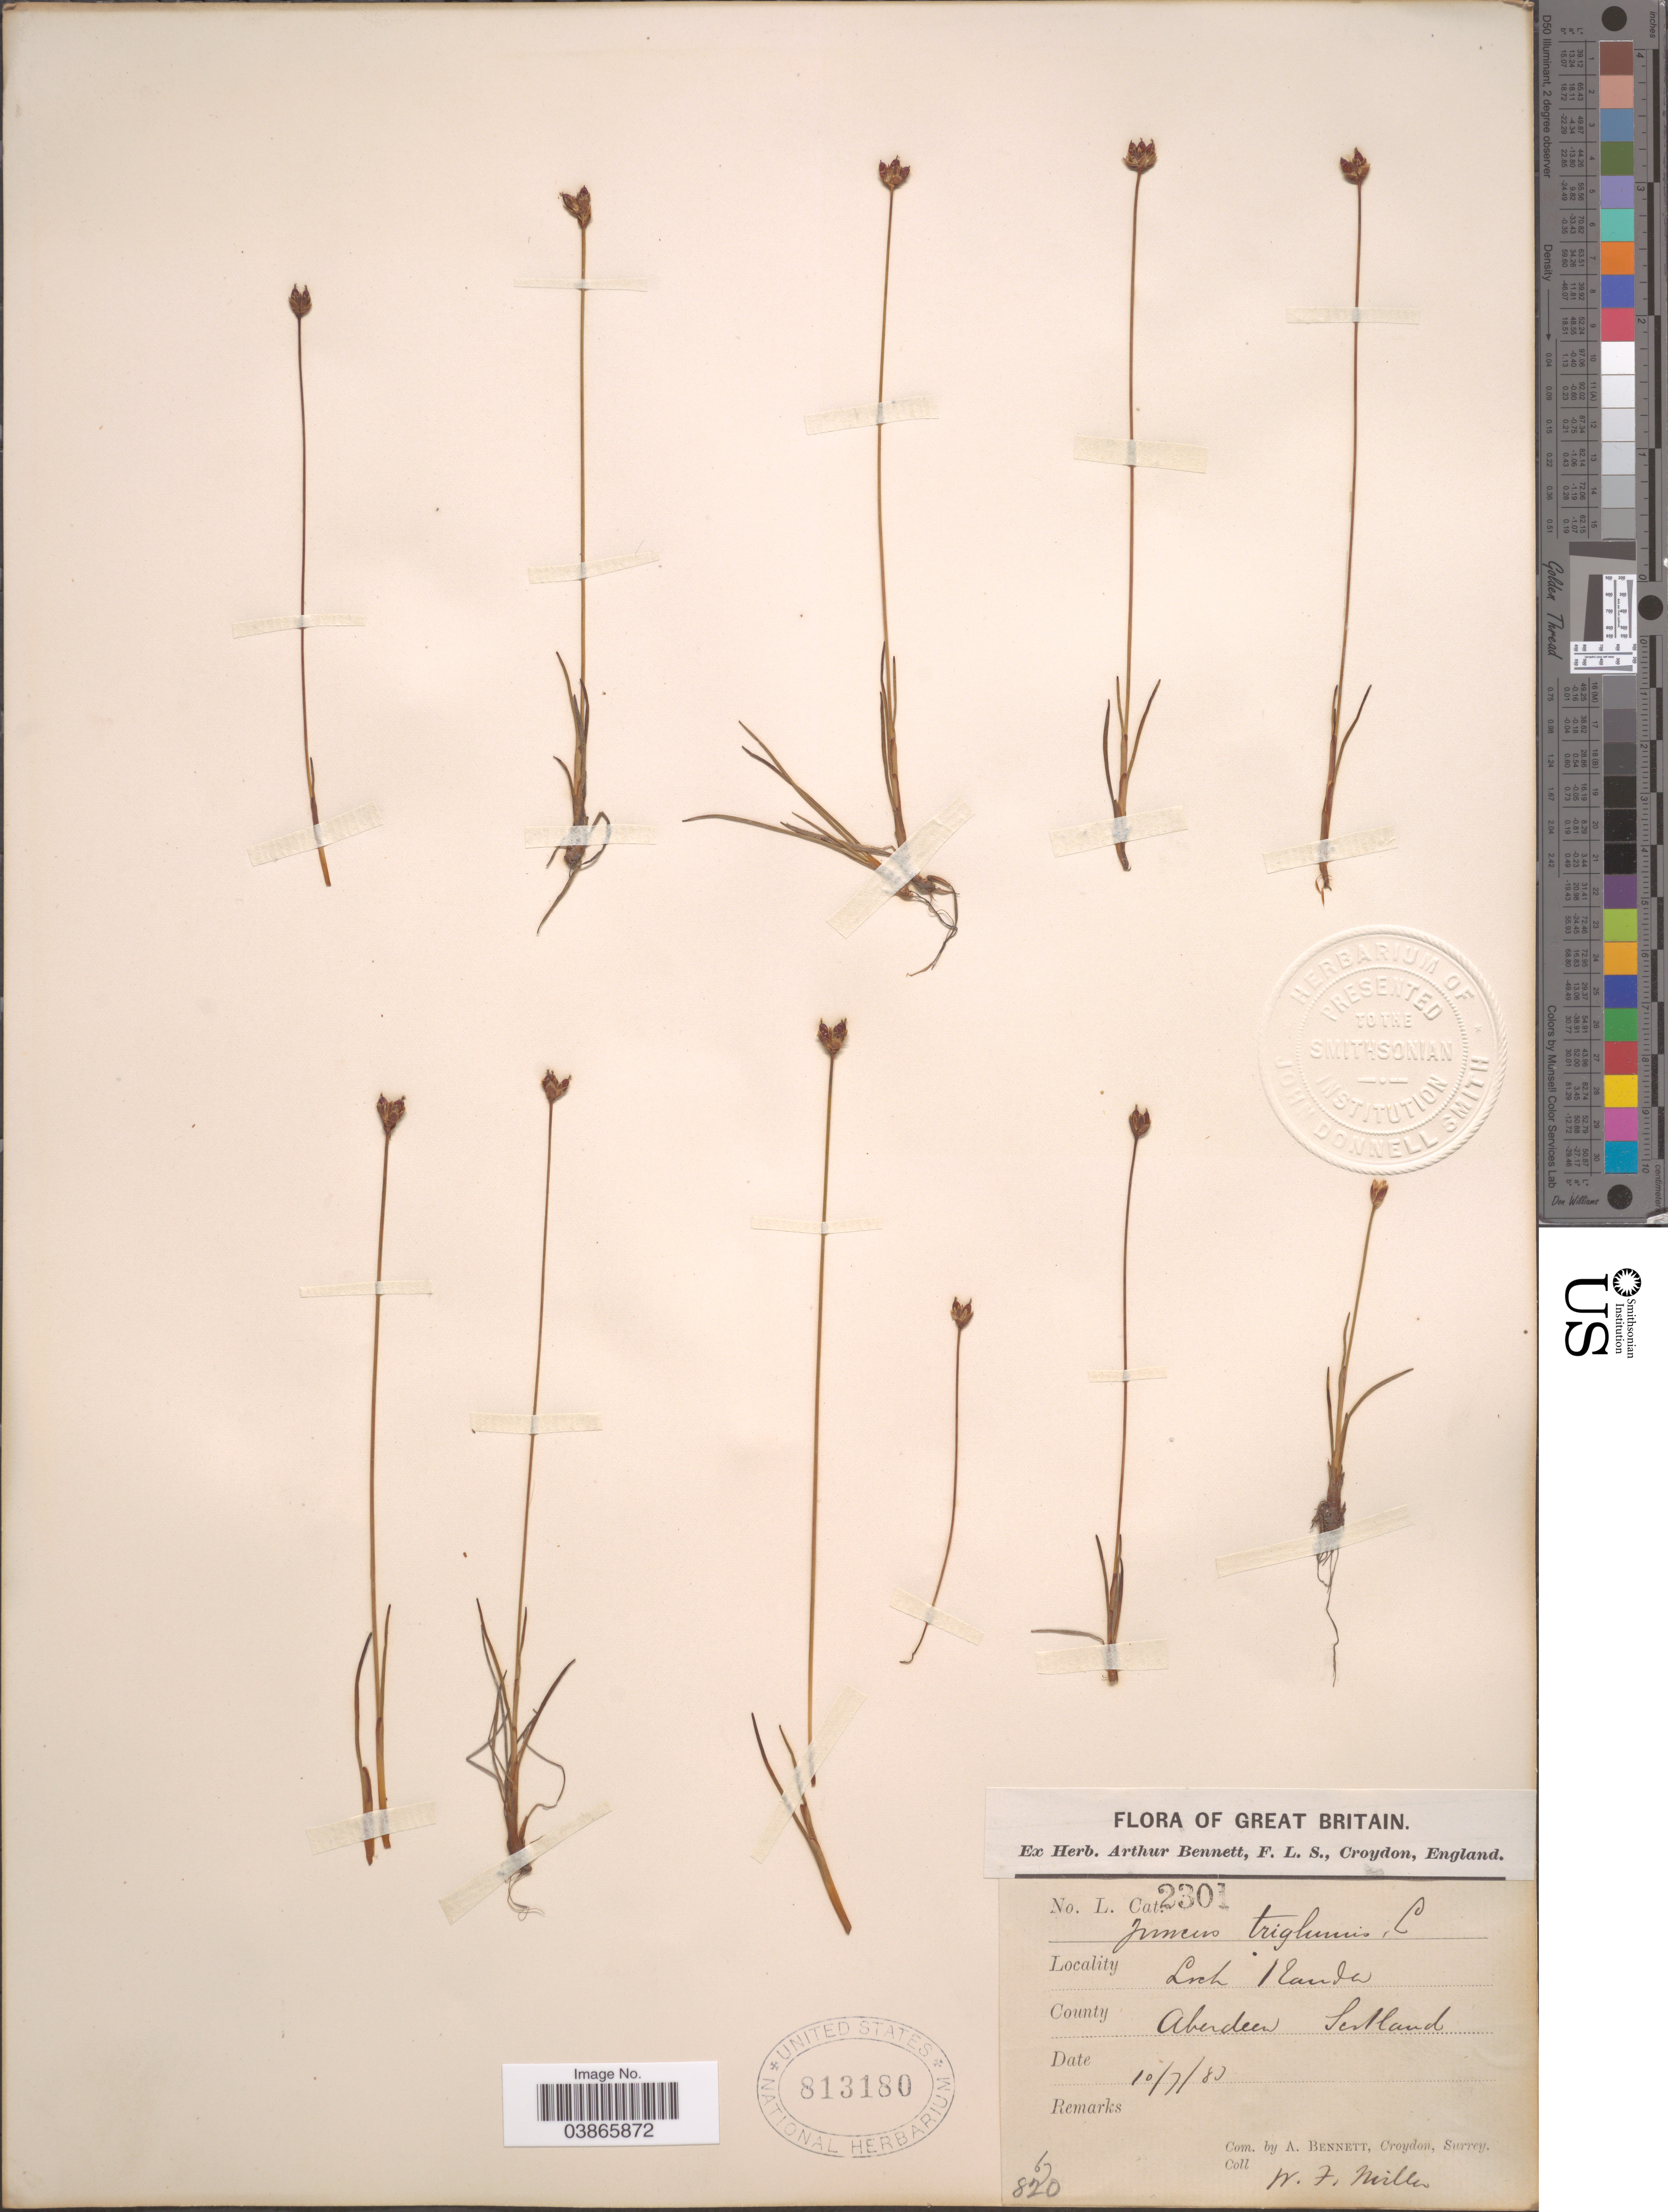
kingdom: Plantae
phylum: Tracheophyta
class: Liliopsida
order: Poales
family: Juncaceae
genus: Juncus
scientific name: Juncus triglumis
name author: L.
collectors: W. Miller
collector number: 820/67*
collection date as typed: Transcribed d/m/y: 10/7/80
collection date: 1880-07-10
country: United Kingdom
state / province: Scotland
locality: Great Britain. Loch Loch Kander. County Aberdeen Scotland.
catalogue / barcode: US 813180